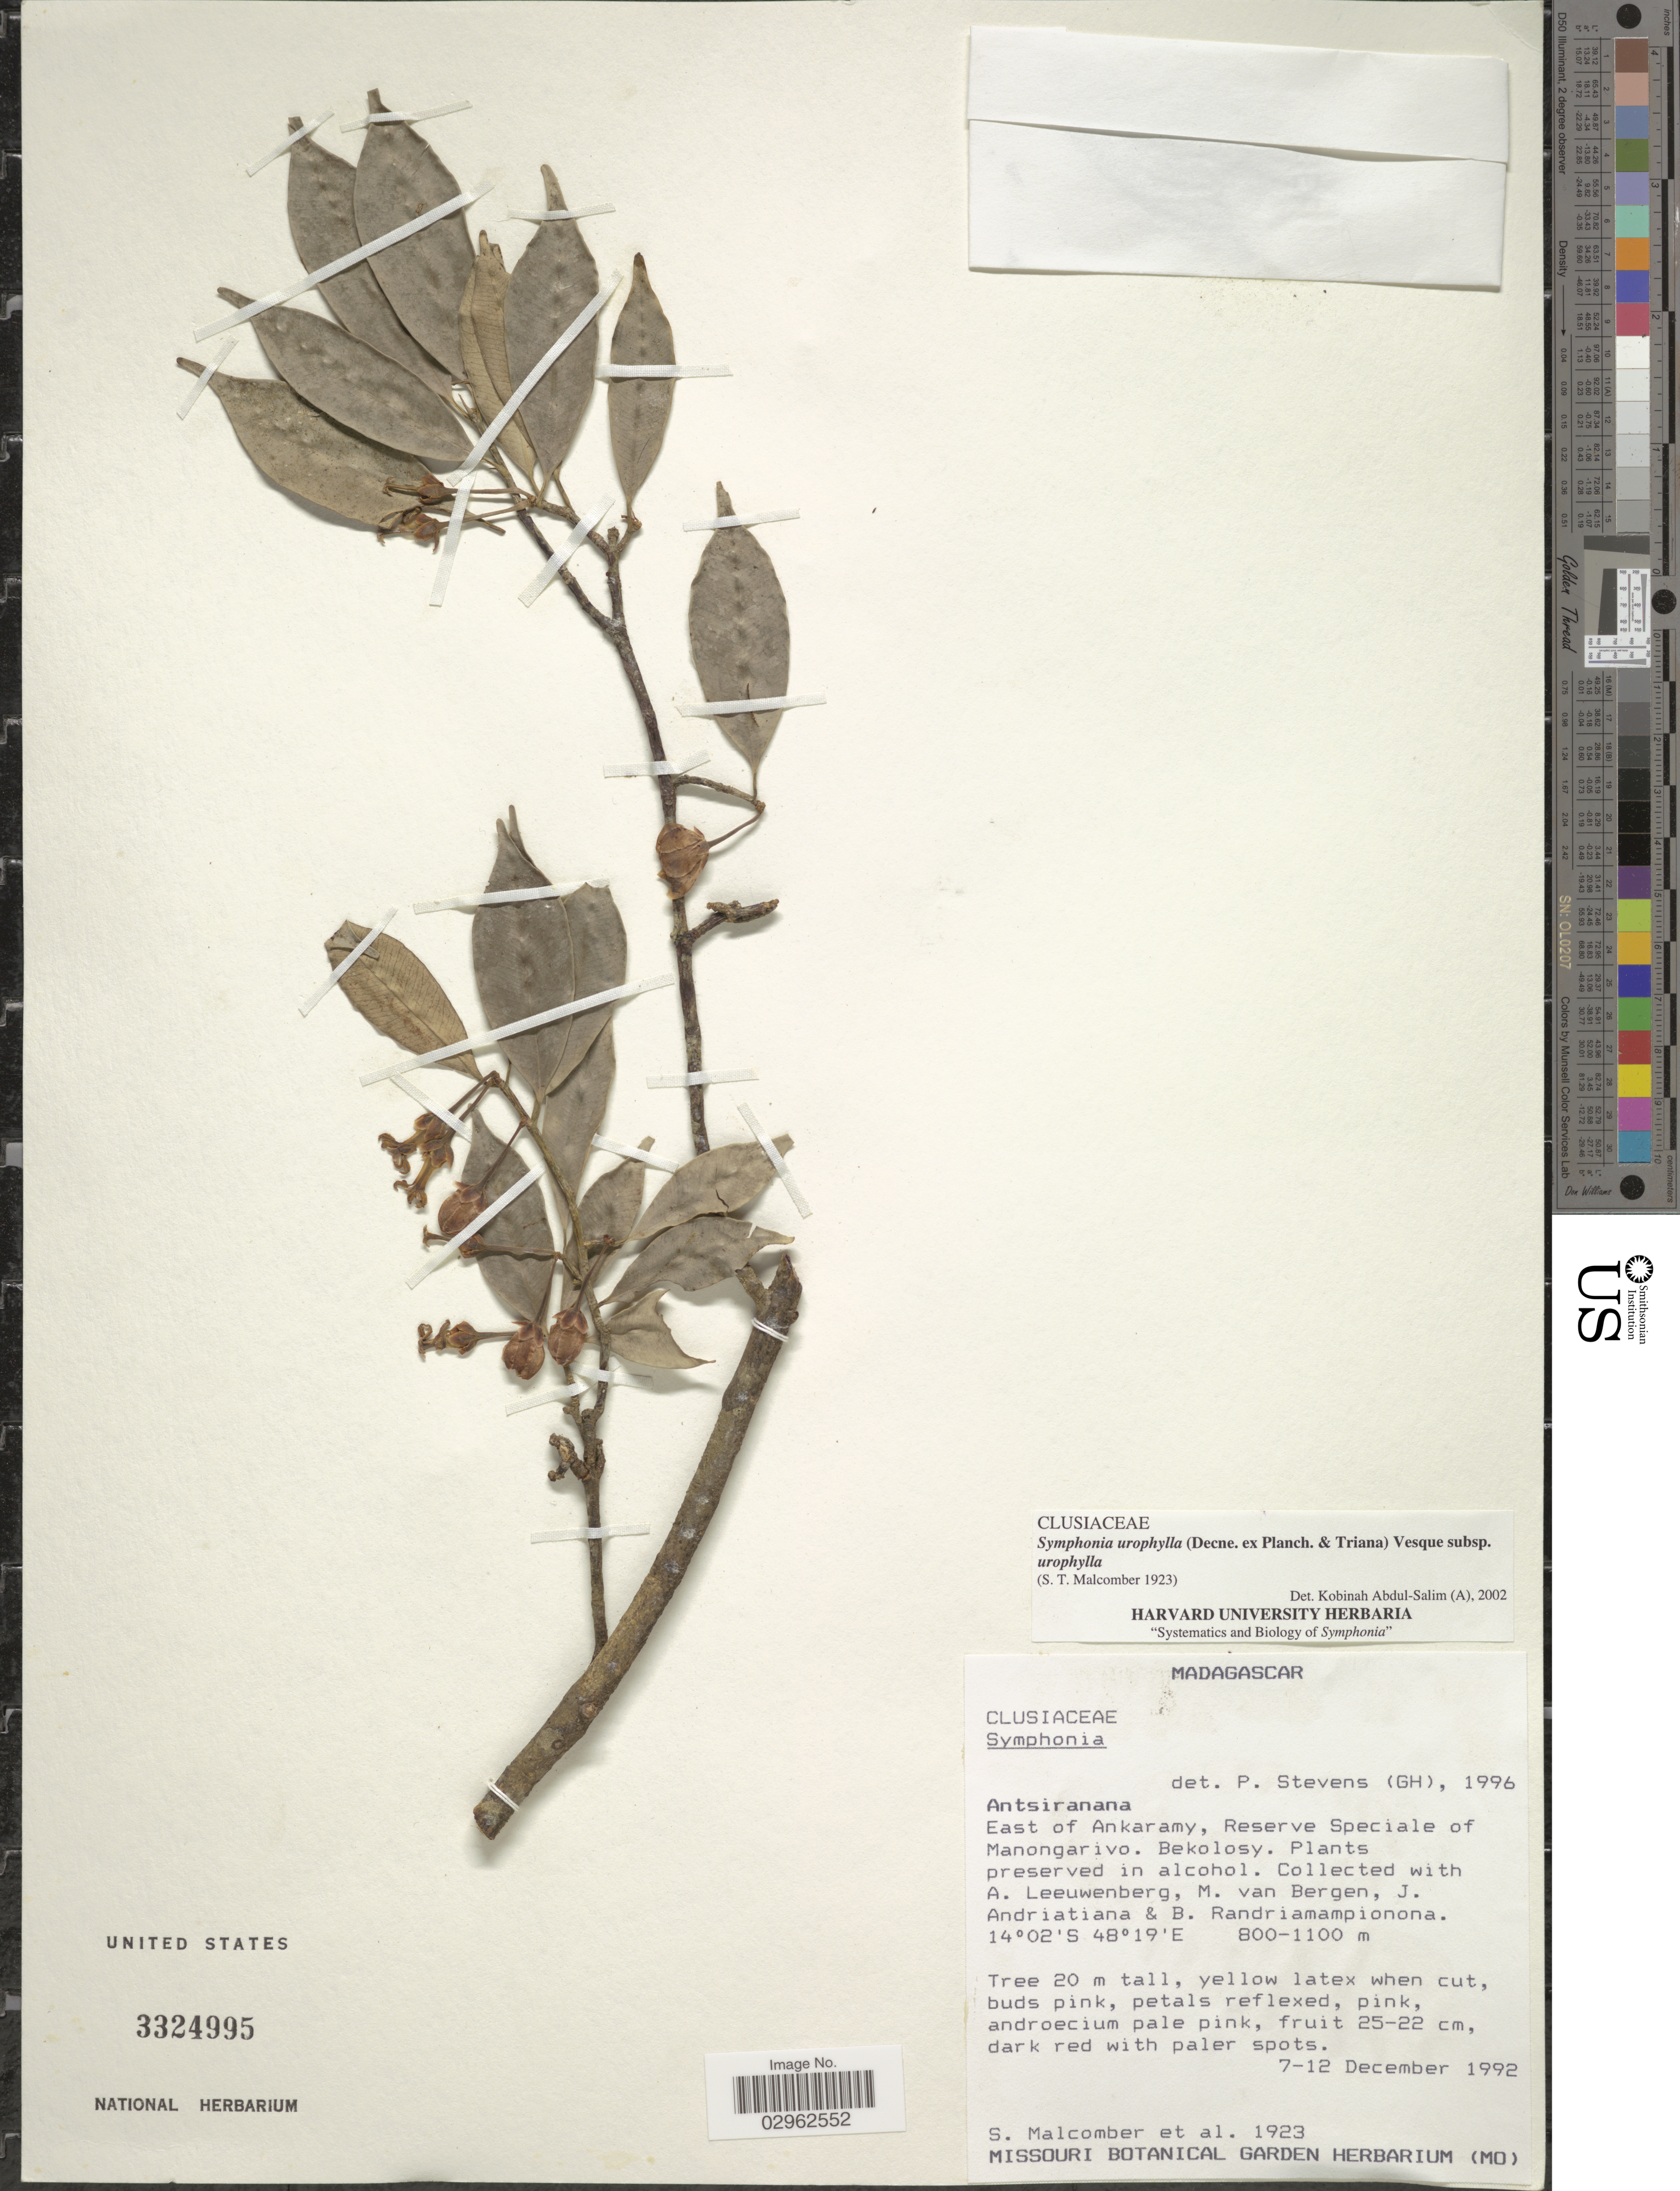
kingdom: Plantae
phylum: Tracheophyta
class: Magnoliopsida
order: Malpighiales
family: Clusiaceae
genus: Symphonia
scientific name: Symphonia urophylla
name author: (Decne. ex Planch. & Triana) Benth. & Hook. f. ex Vesque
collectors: S. T. Malcomber, A. Leeuwenberg, M. van Bergen, J. Andriatiana & B. Randriamampionona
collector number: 1923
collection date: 1992-12-07/1992-12-12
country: Madagascar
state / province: Diana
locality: East of Ankaramy, Reserve Speciale of Manongarivo. Bekolosy.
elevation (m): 800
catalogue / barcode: US 3224995